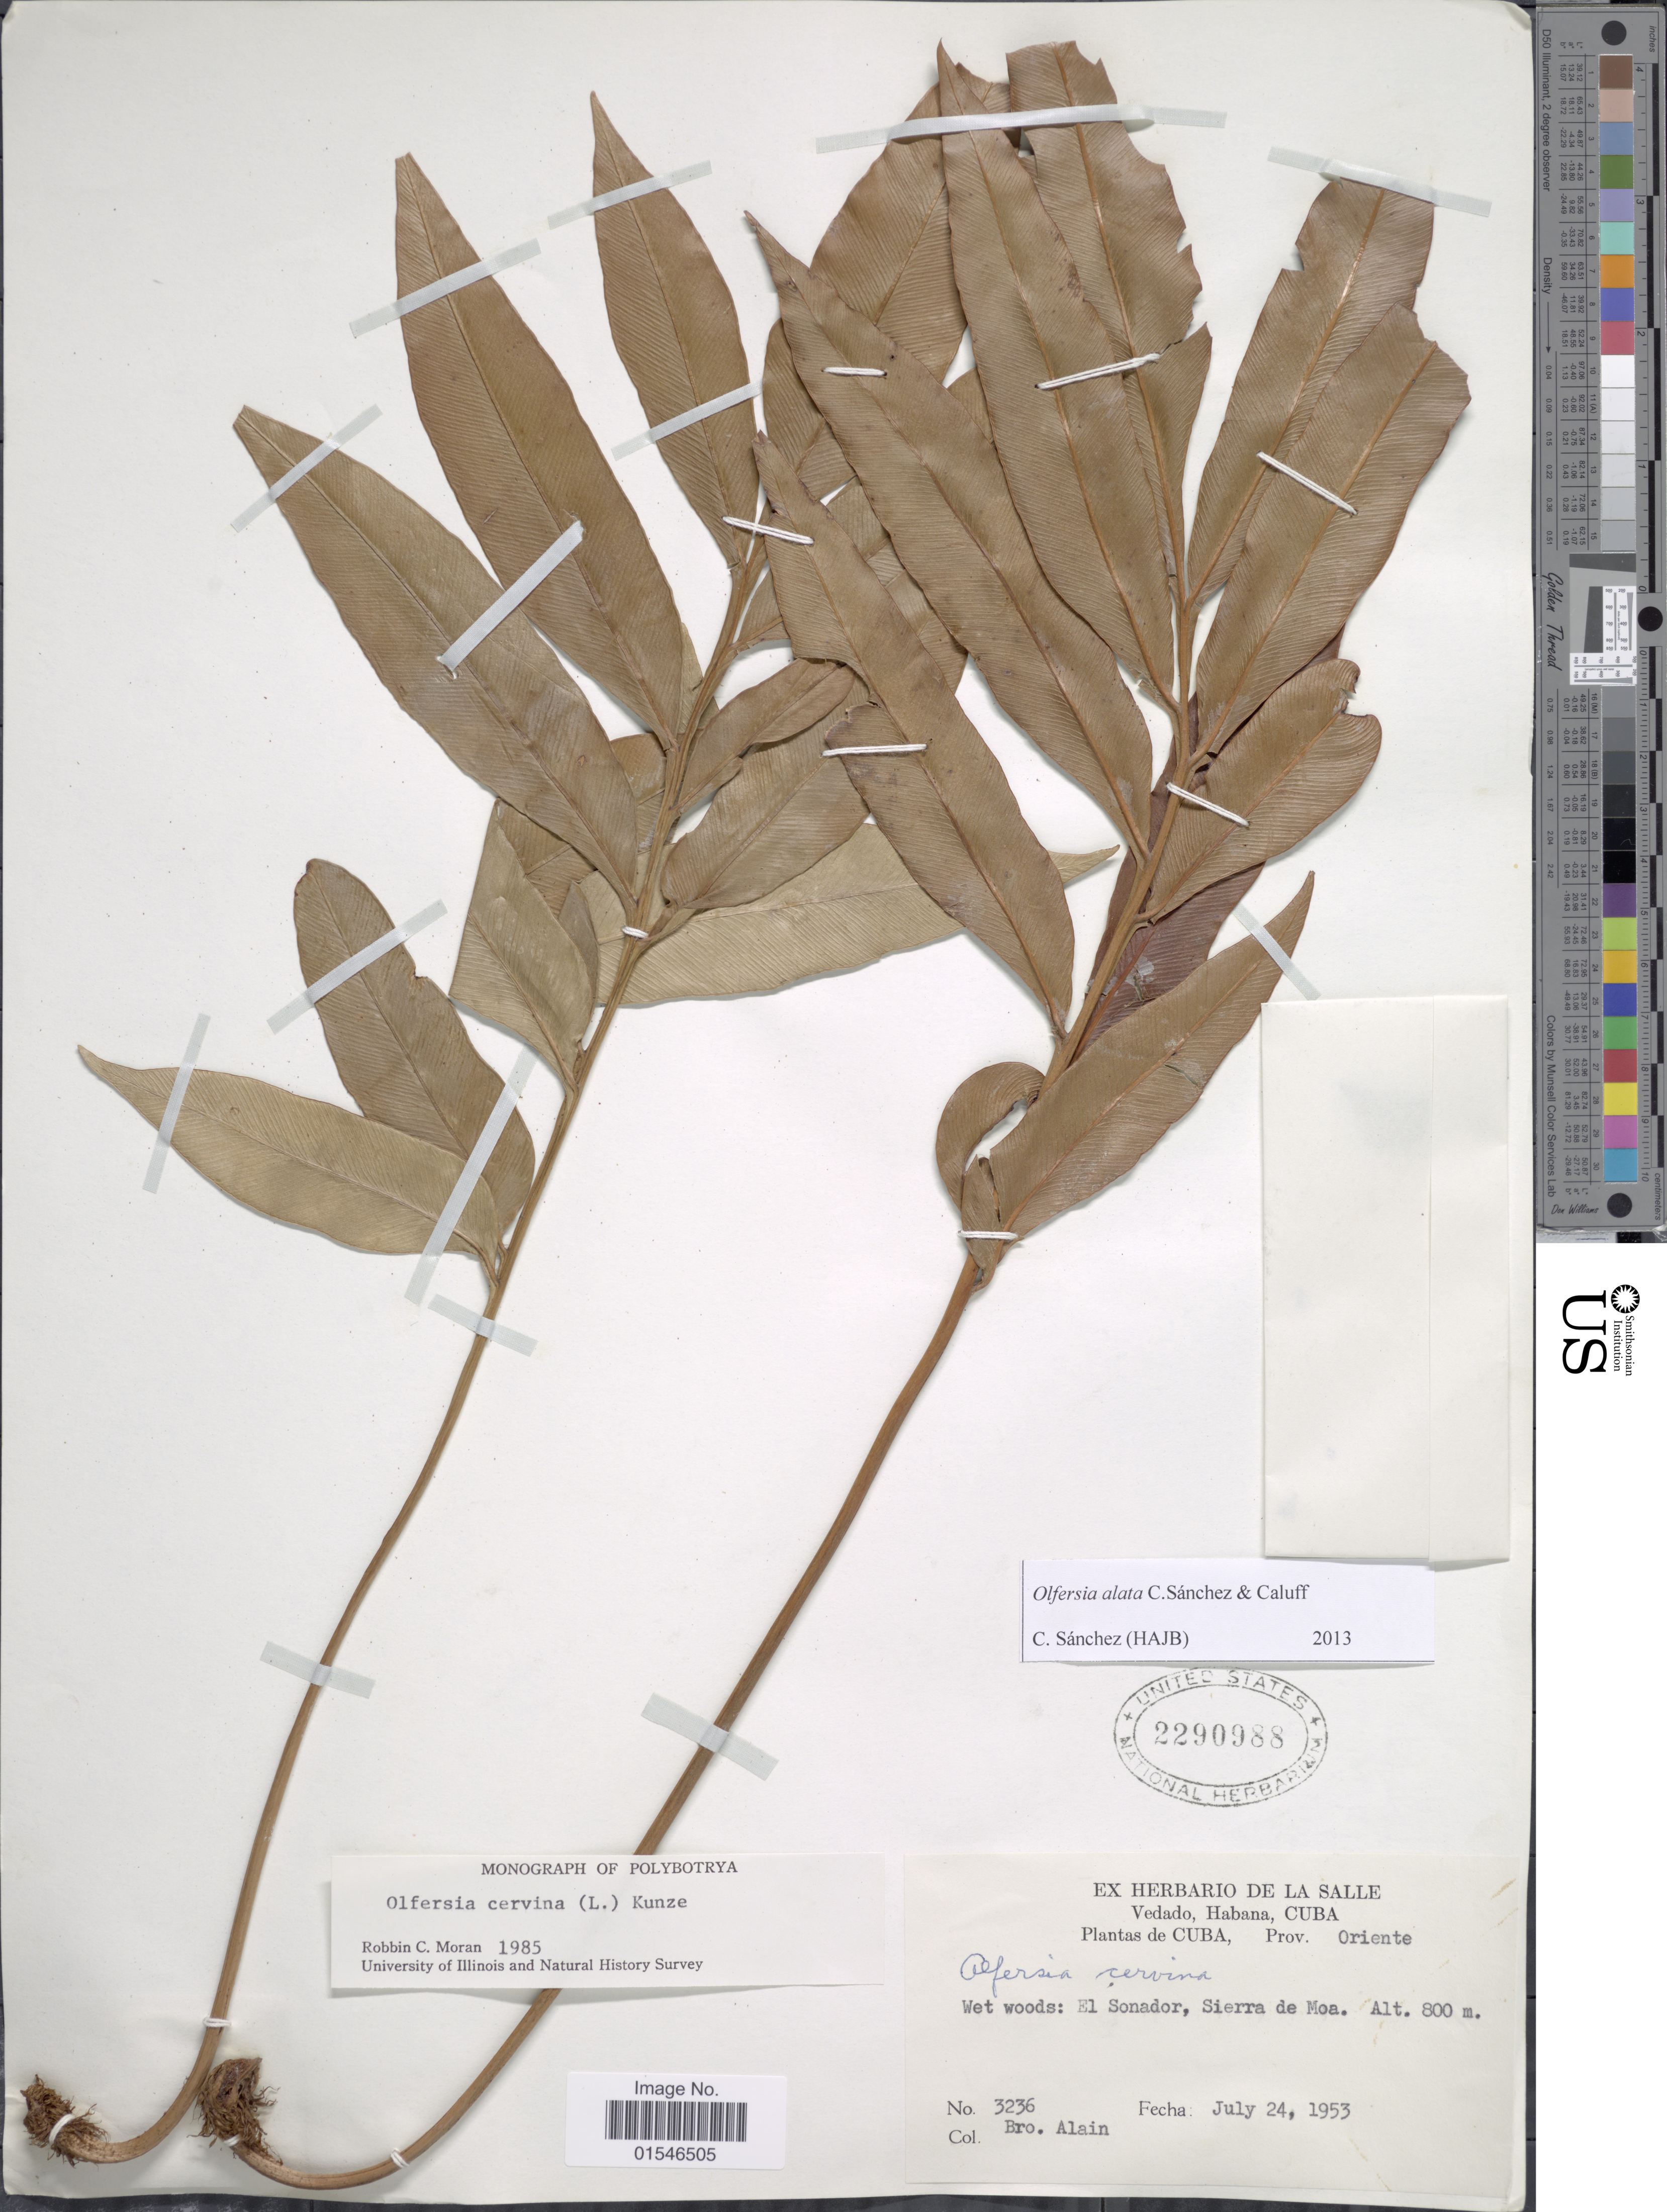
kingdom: Plantae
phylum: Tracheophyta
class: Polypodiopsida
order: Polypodiales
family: Dryopteridaceae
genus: Olfersia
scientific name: Olfersia cervina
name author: (L.) Kunze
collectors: Bro. Alain - DO NOT USE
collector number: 3236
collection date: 1953-07-24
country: Cuba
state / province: Oriente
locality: Wet woods: El Sonador, Sierra de Moa.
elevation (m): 800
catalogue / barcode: US 2290988